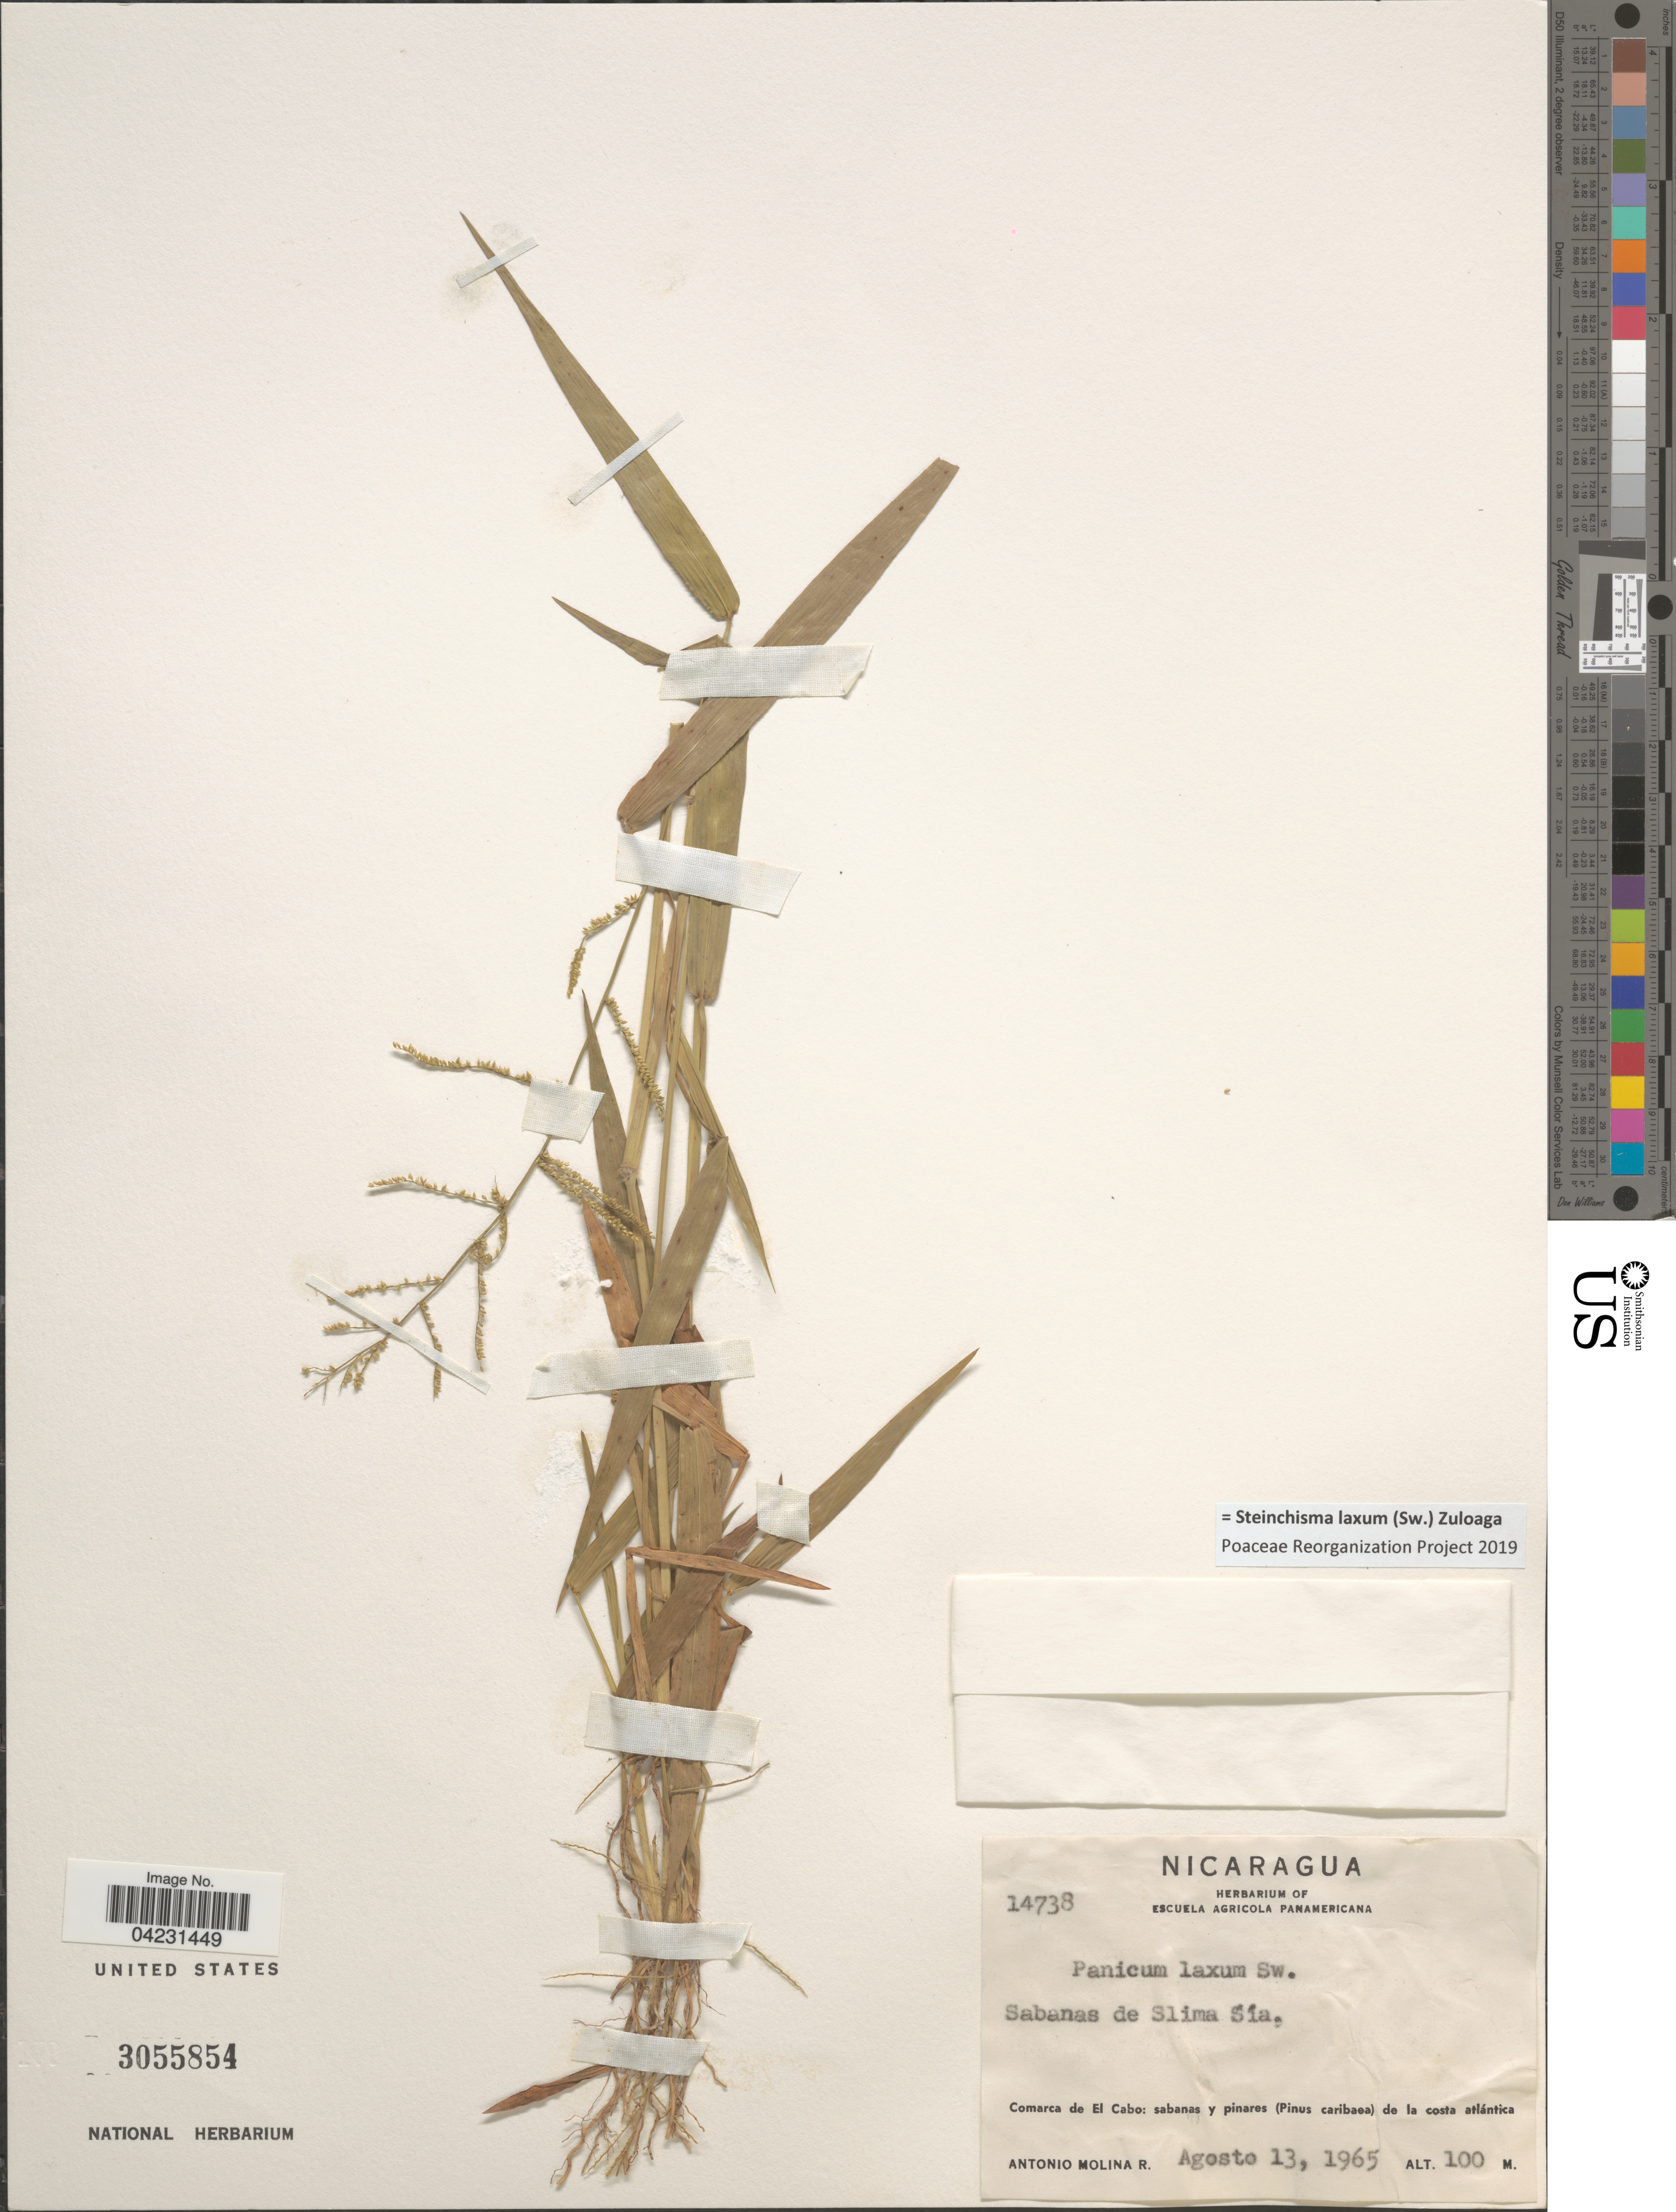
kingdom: Plantae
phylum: Tracheophyta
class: Liliopsida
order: Poales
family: Poaceae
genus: Steinchisma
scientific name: Steinchisma laxum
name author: (Sw.) Zuloaga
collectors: A. Molina R.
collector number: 14738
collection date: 1965-08-13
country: Nicaragua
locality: Sabanas de Slima Sia. Comarca de El Cabo: sabanas y pinare (Pinus caribaea) de la costa atlántica.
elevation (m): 100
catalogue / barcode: US 3055854